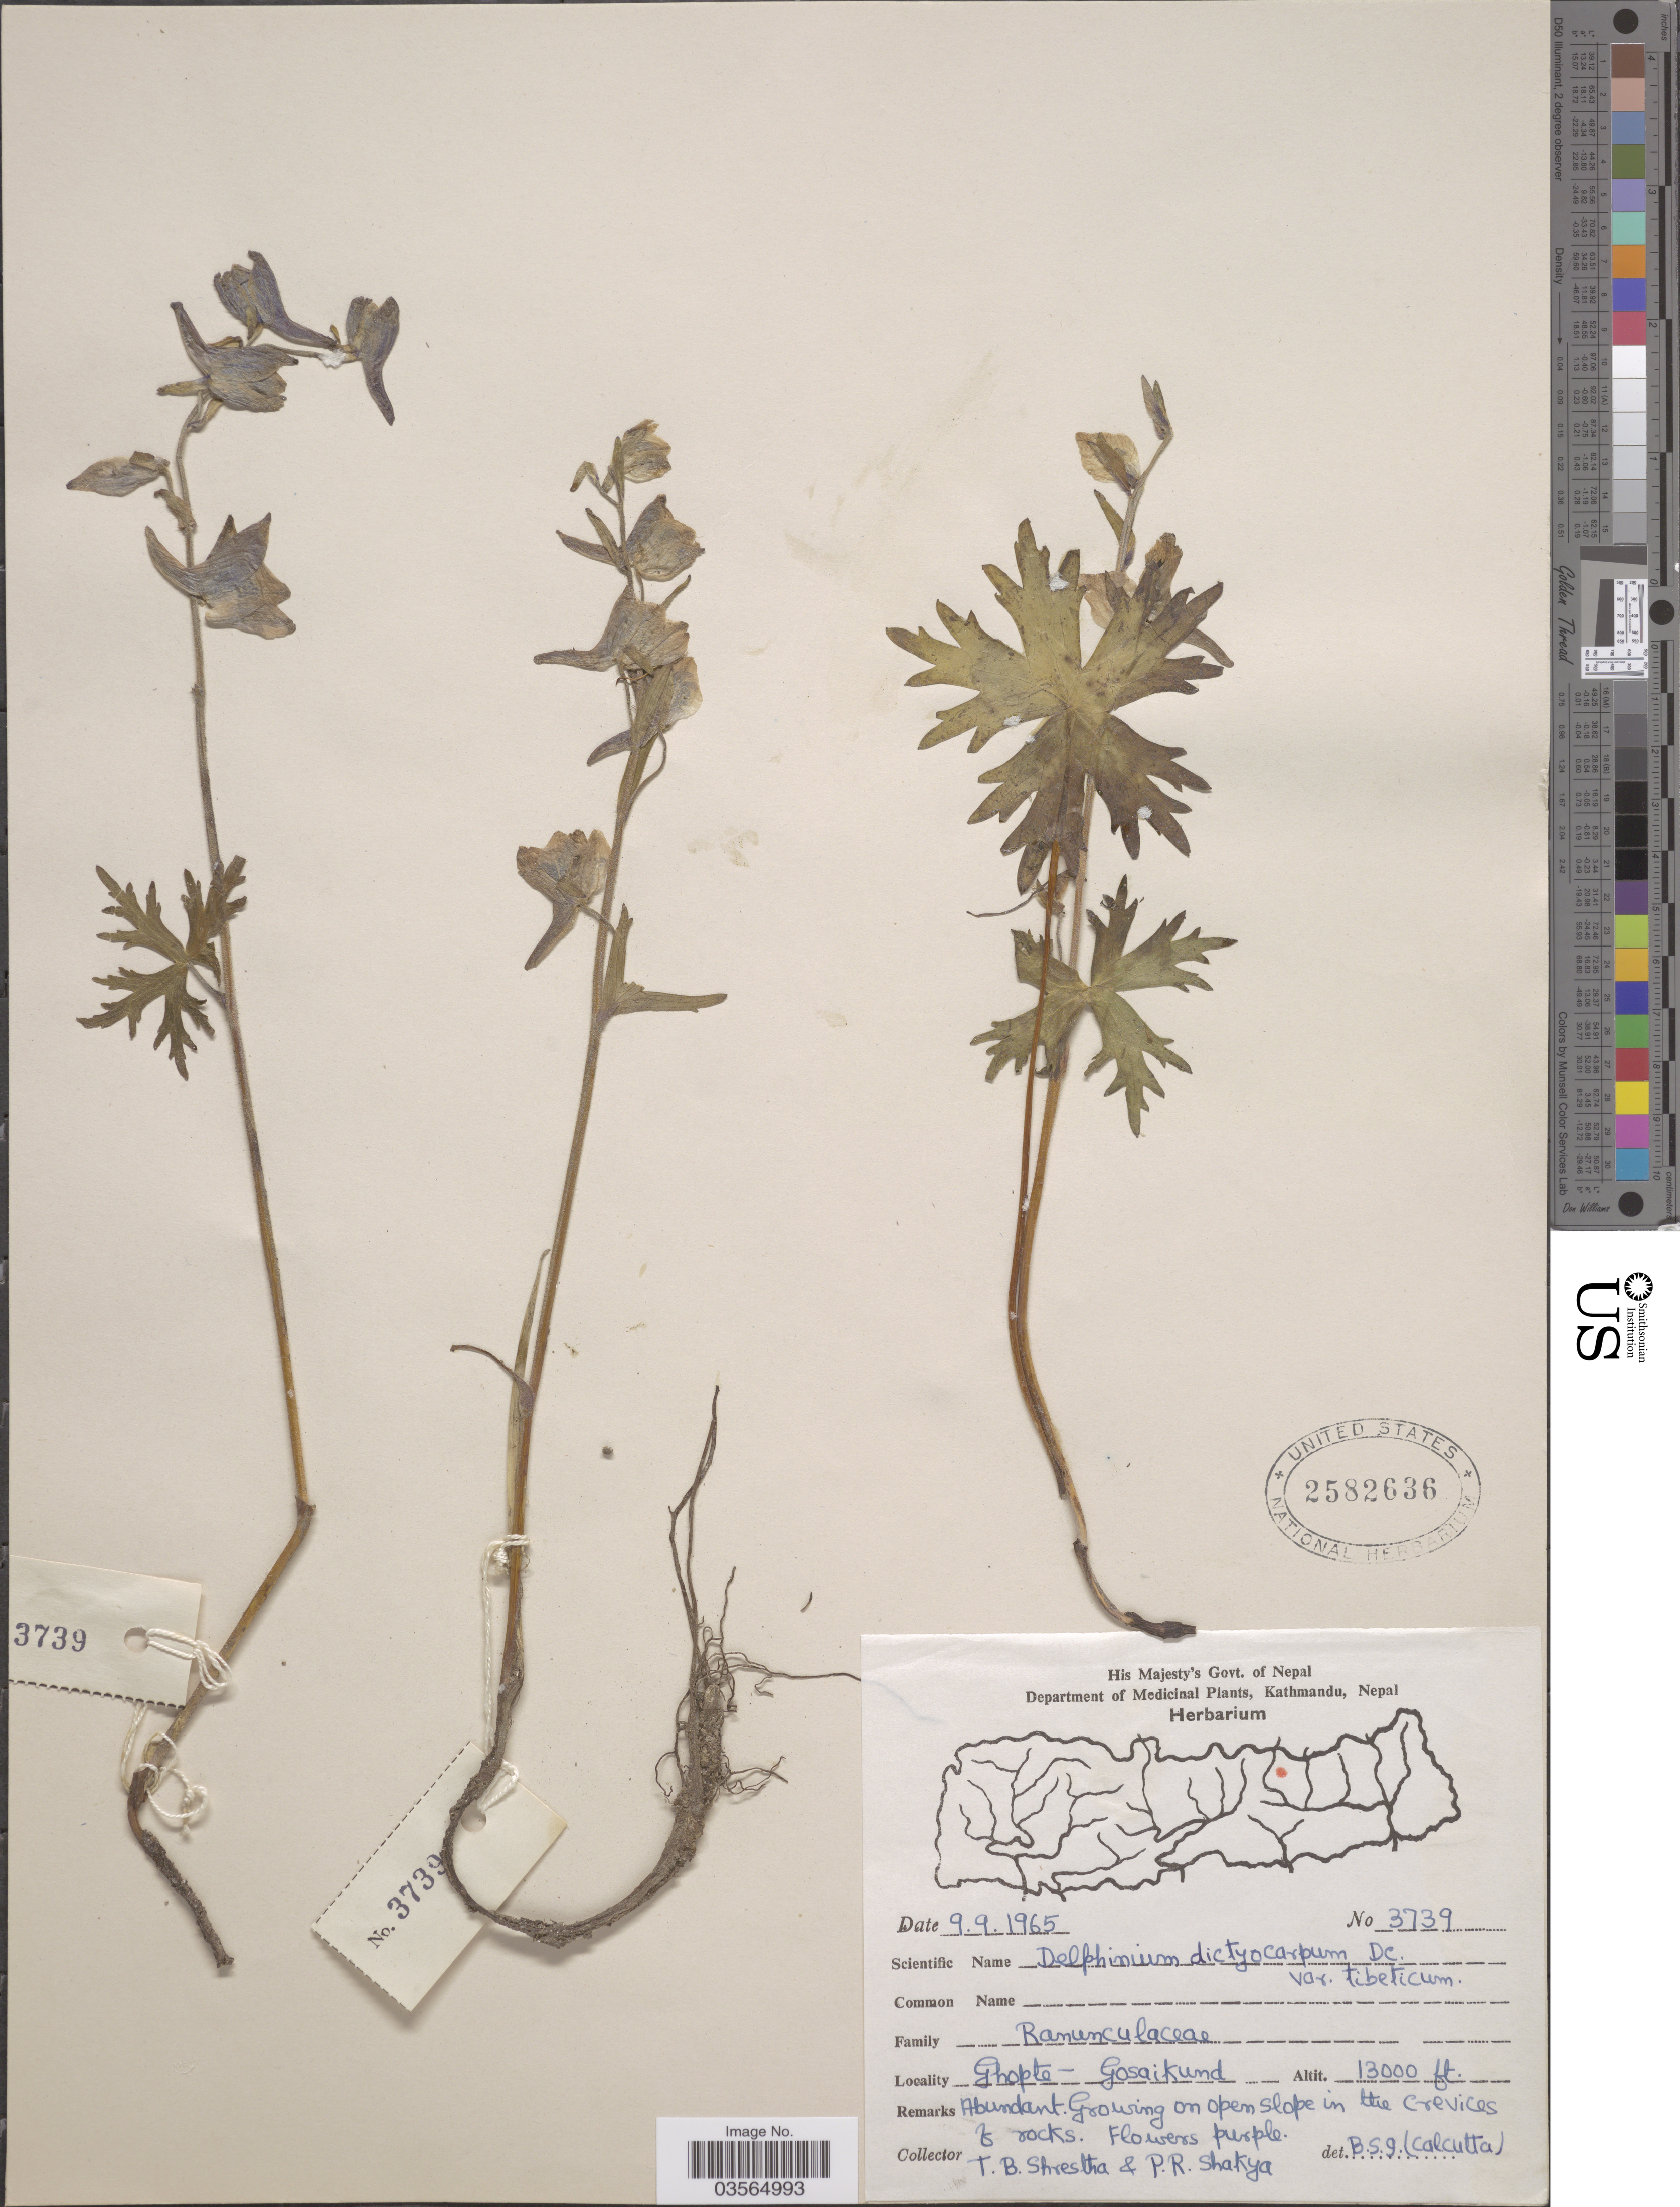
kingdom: Plantae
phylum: Tracheophyta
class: Magnoliopsida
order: Ranunculales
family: Ranunculaceae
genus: Delphinium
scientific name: Delphinium dyctiocarpum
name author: DC.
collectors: T. B. Shrestha & P. Shakya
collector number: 3739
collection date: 1965-09-09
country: Nepal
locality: Ghopte-Gosaikund.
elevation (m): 3962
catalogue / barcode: US 2582636